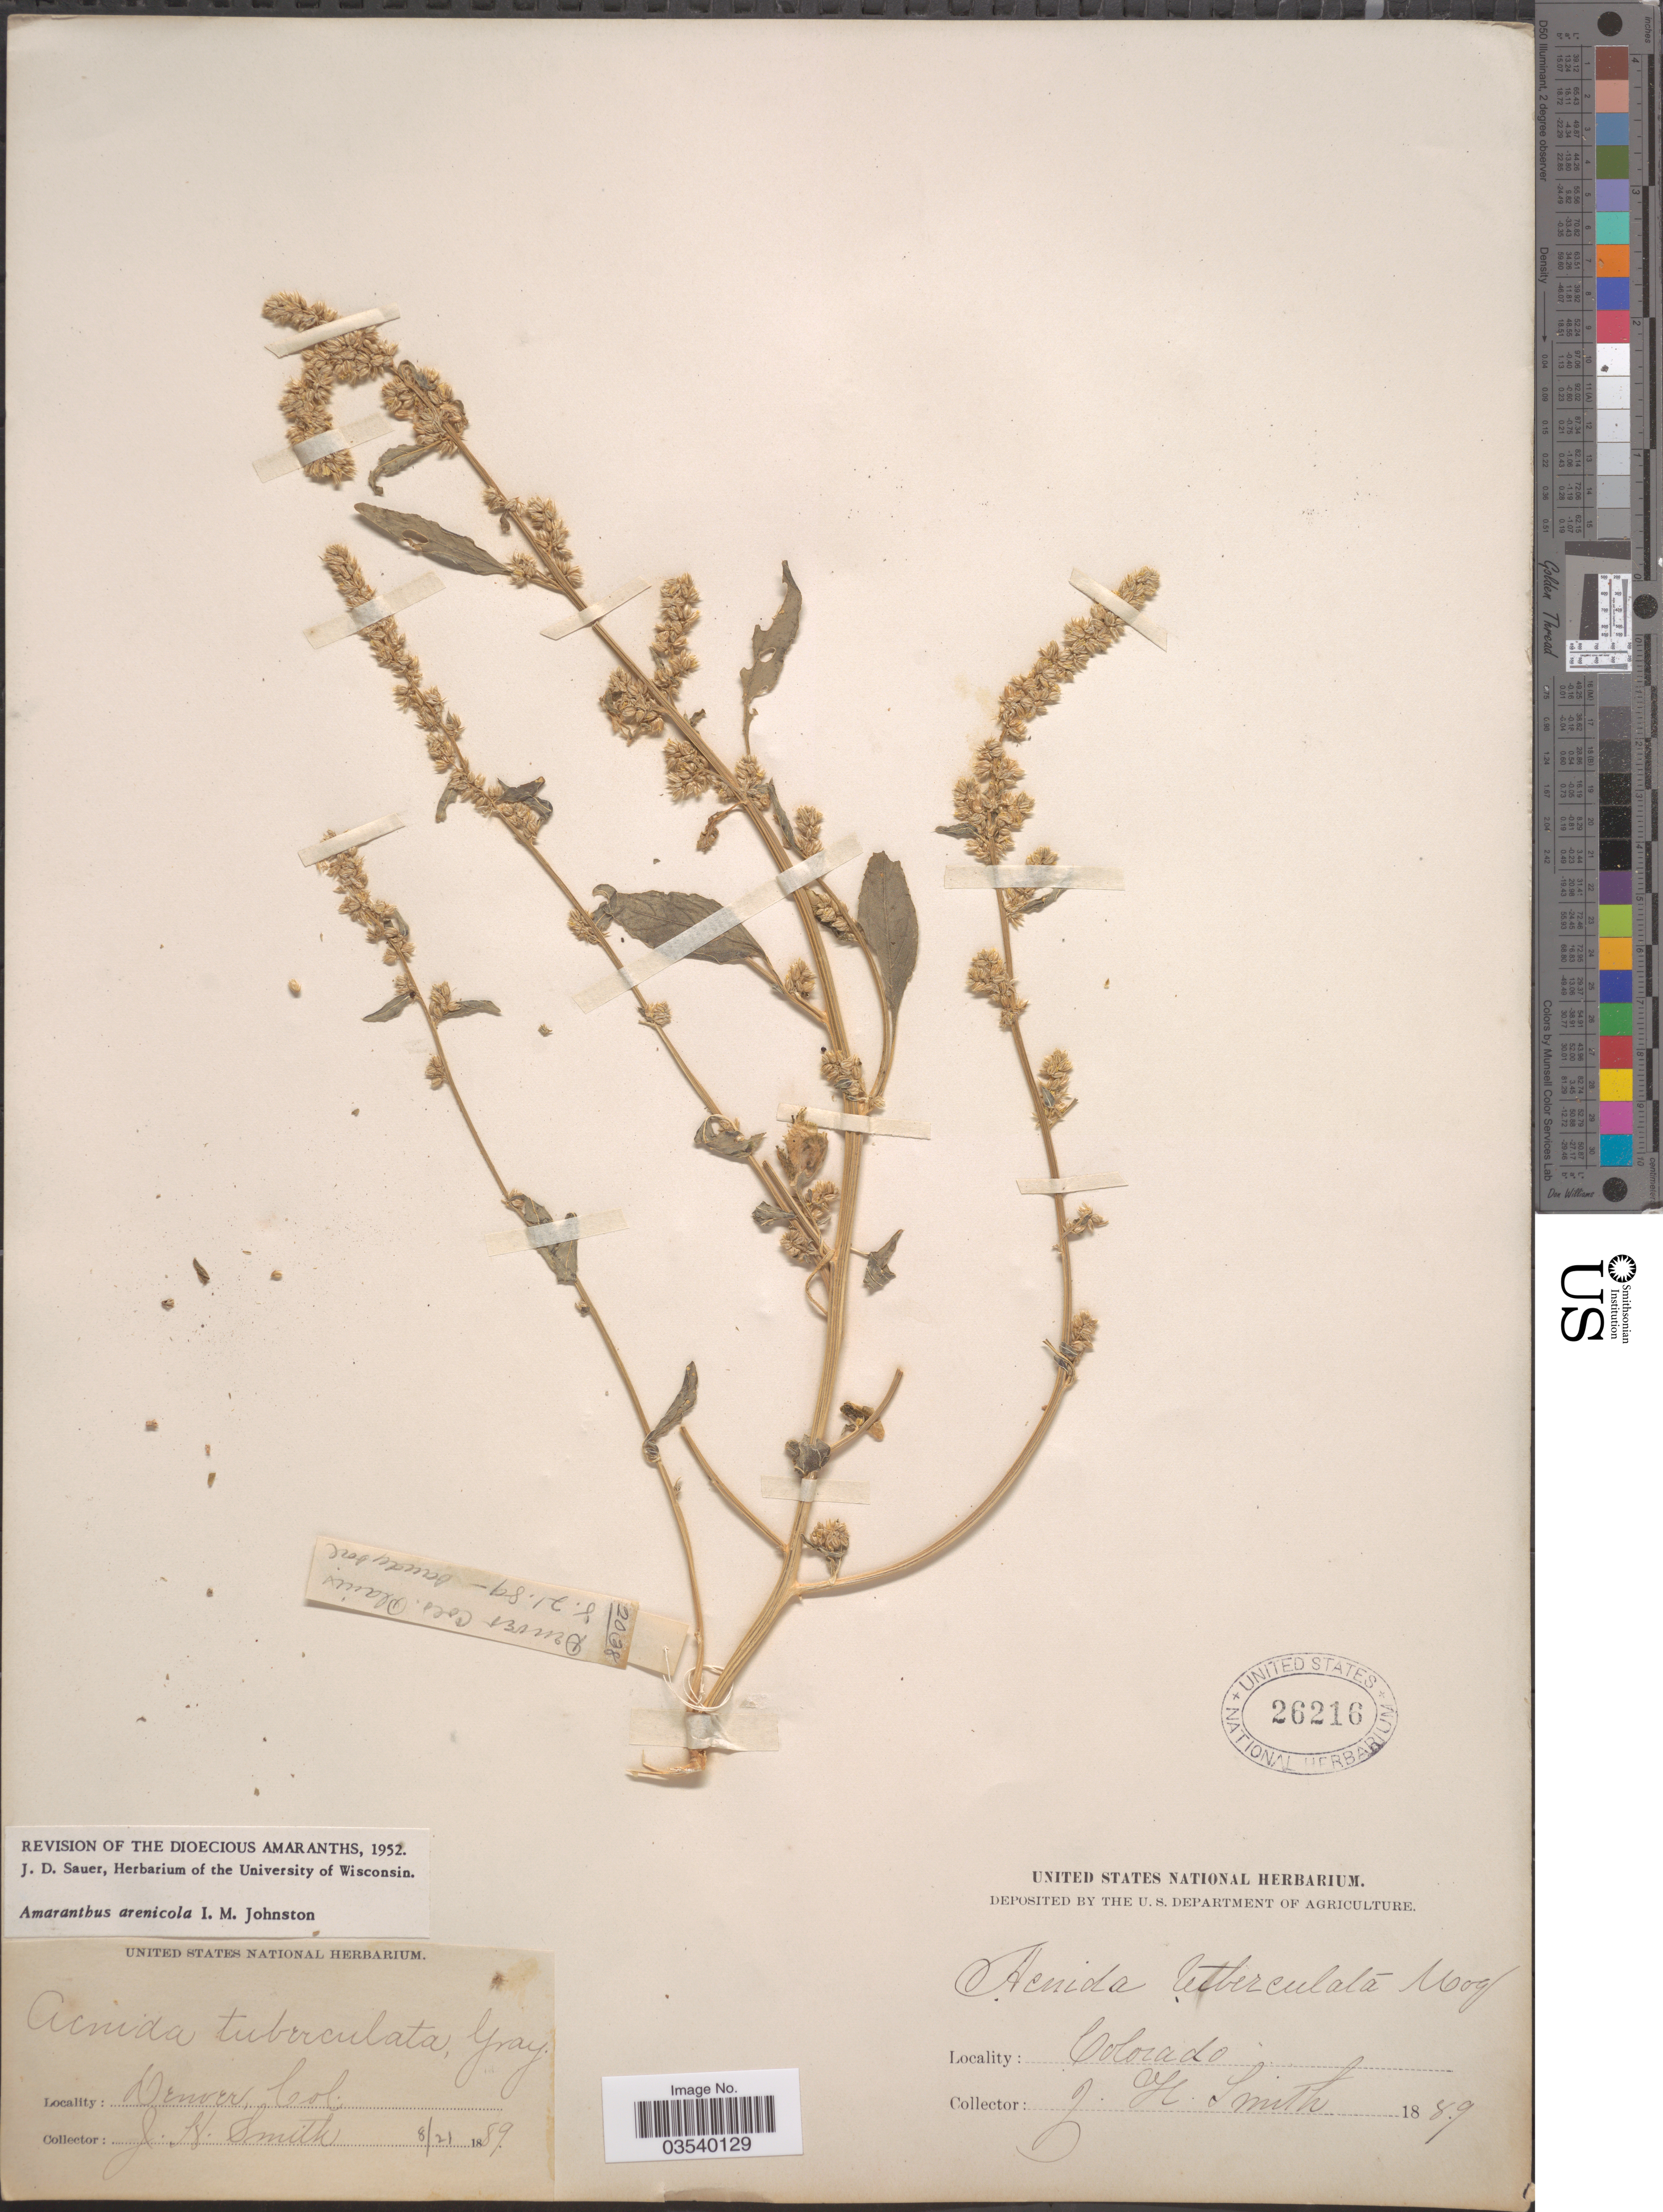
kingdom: Plantae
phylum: Tracheophyta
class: Magnoliopsida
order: Caryophyllales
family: Amaranthaceae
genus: Amaranthus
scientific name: Amaranthus arenicola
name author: I.M. Johnst.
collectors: Smith, J. H. N.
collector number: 2038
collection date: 1889-08-21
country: United States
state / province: Colorado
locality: Denver. Colo. Plains.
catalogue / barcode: US 26216